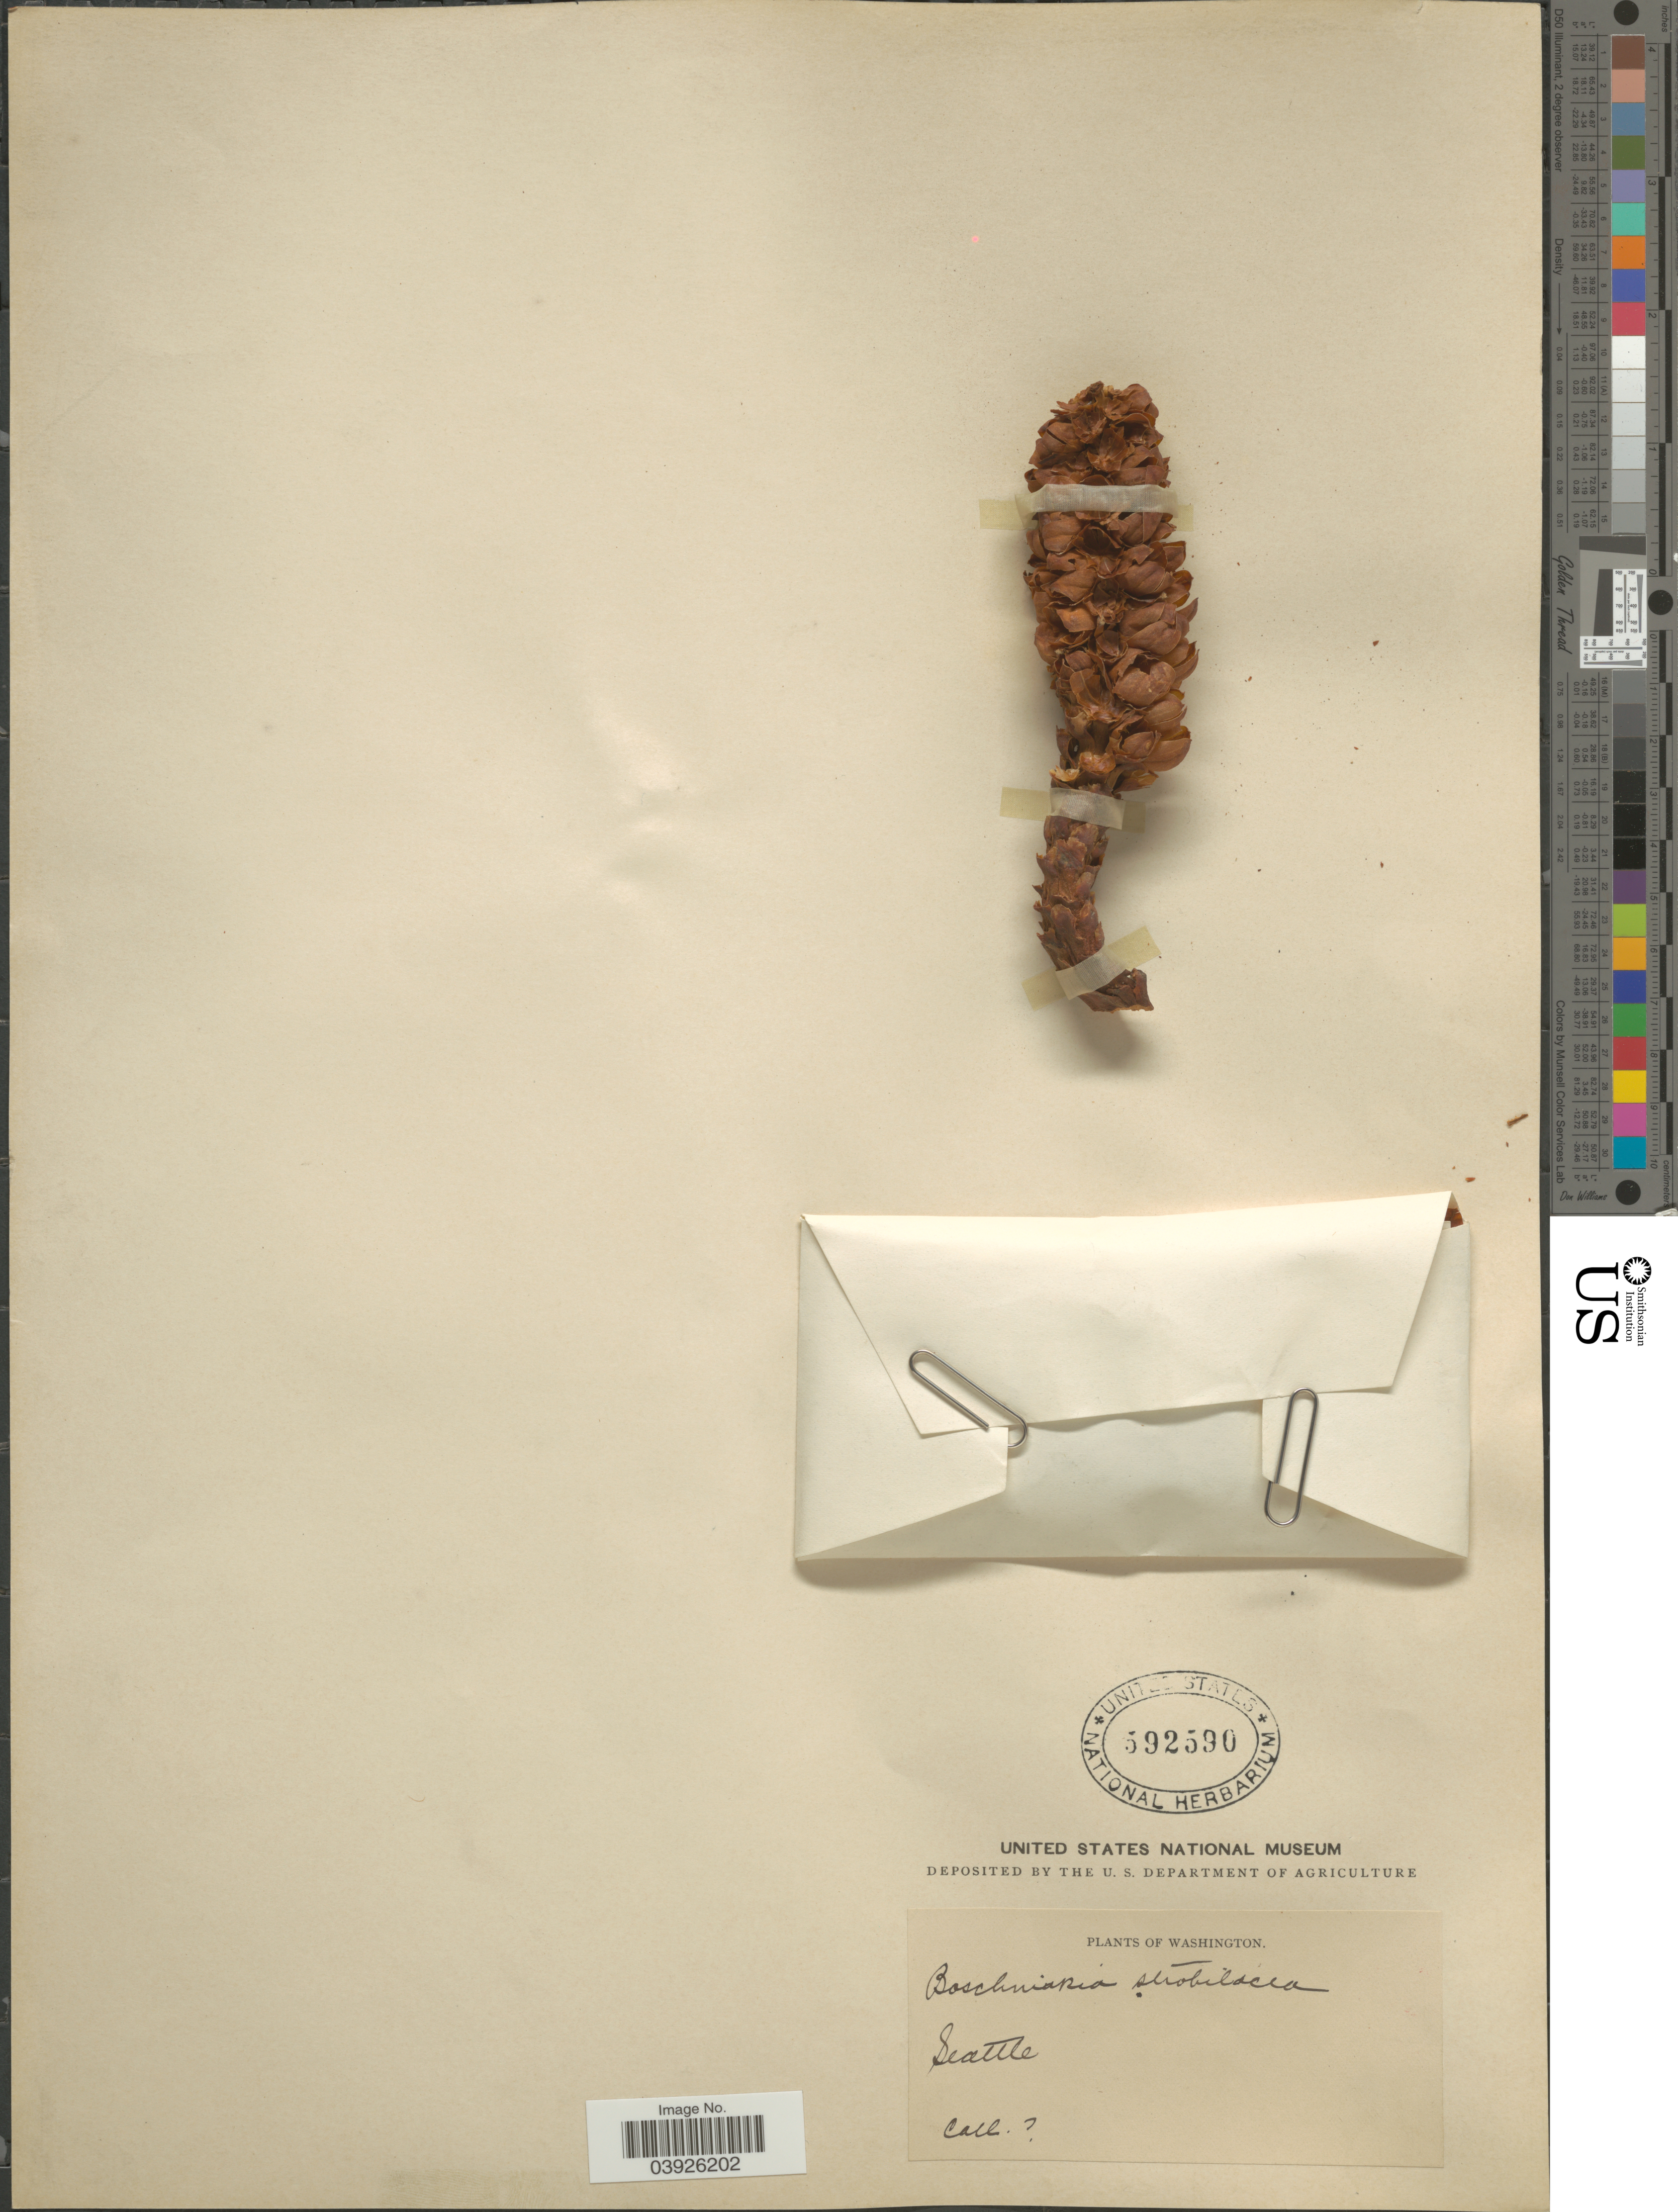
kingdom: Plantae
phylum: Tracheophyta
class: Magnoliopsida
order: Lamiales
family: Orobanchaceae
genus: Boschniakia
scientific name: Boschniakia strobilacea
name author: A. Gray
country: United States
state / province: Washington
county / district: King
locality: Seattle.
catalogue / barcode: US 592590